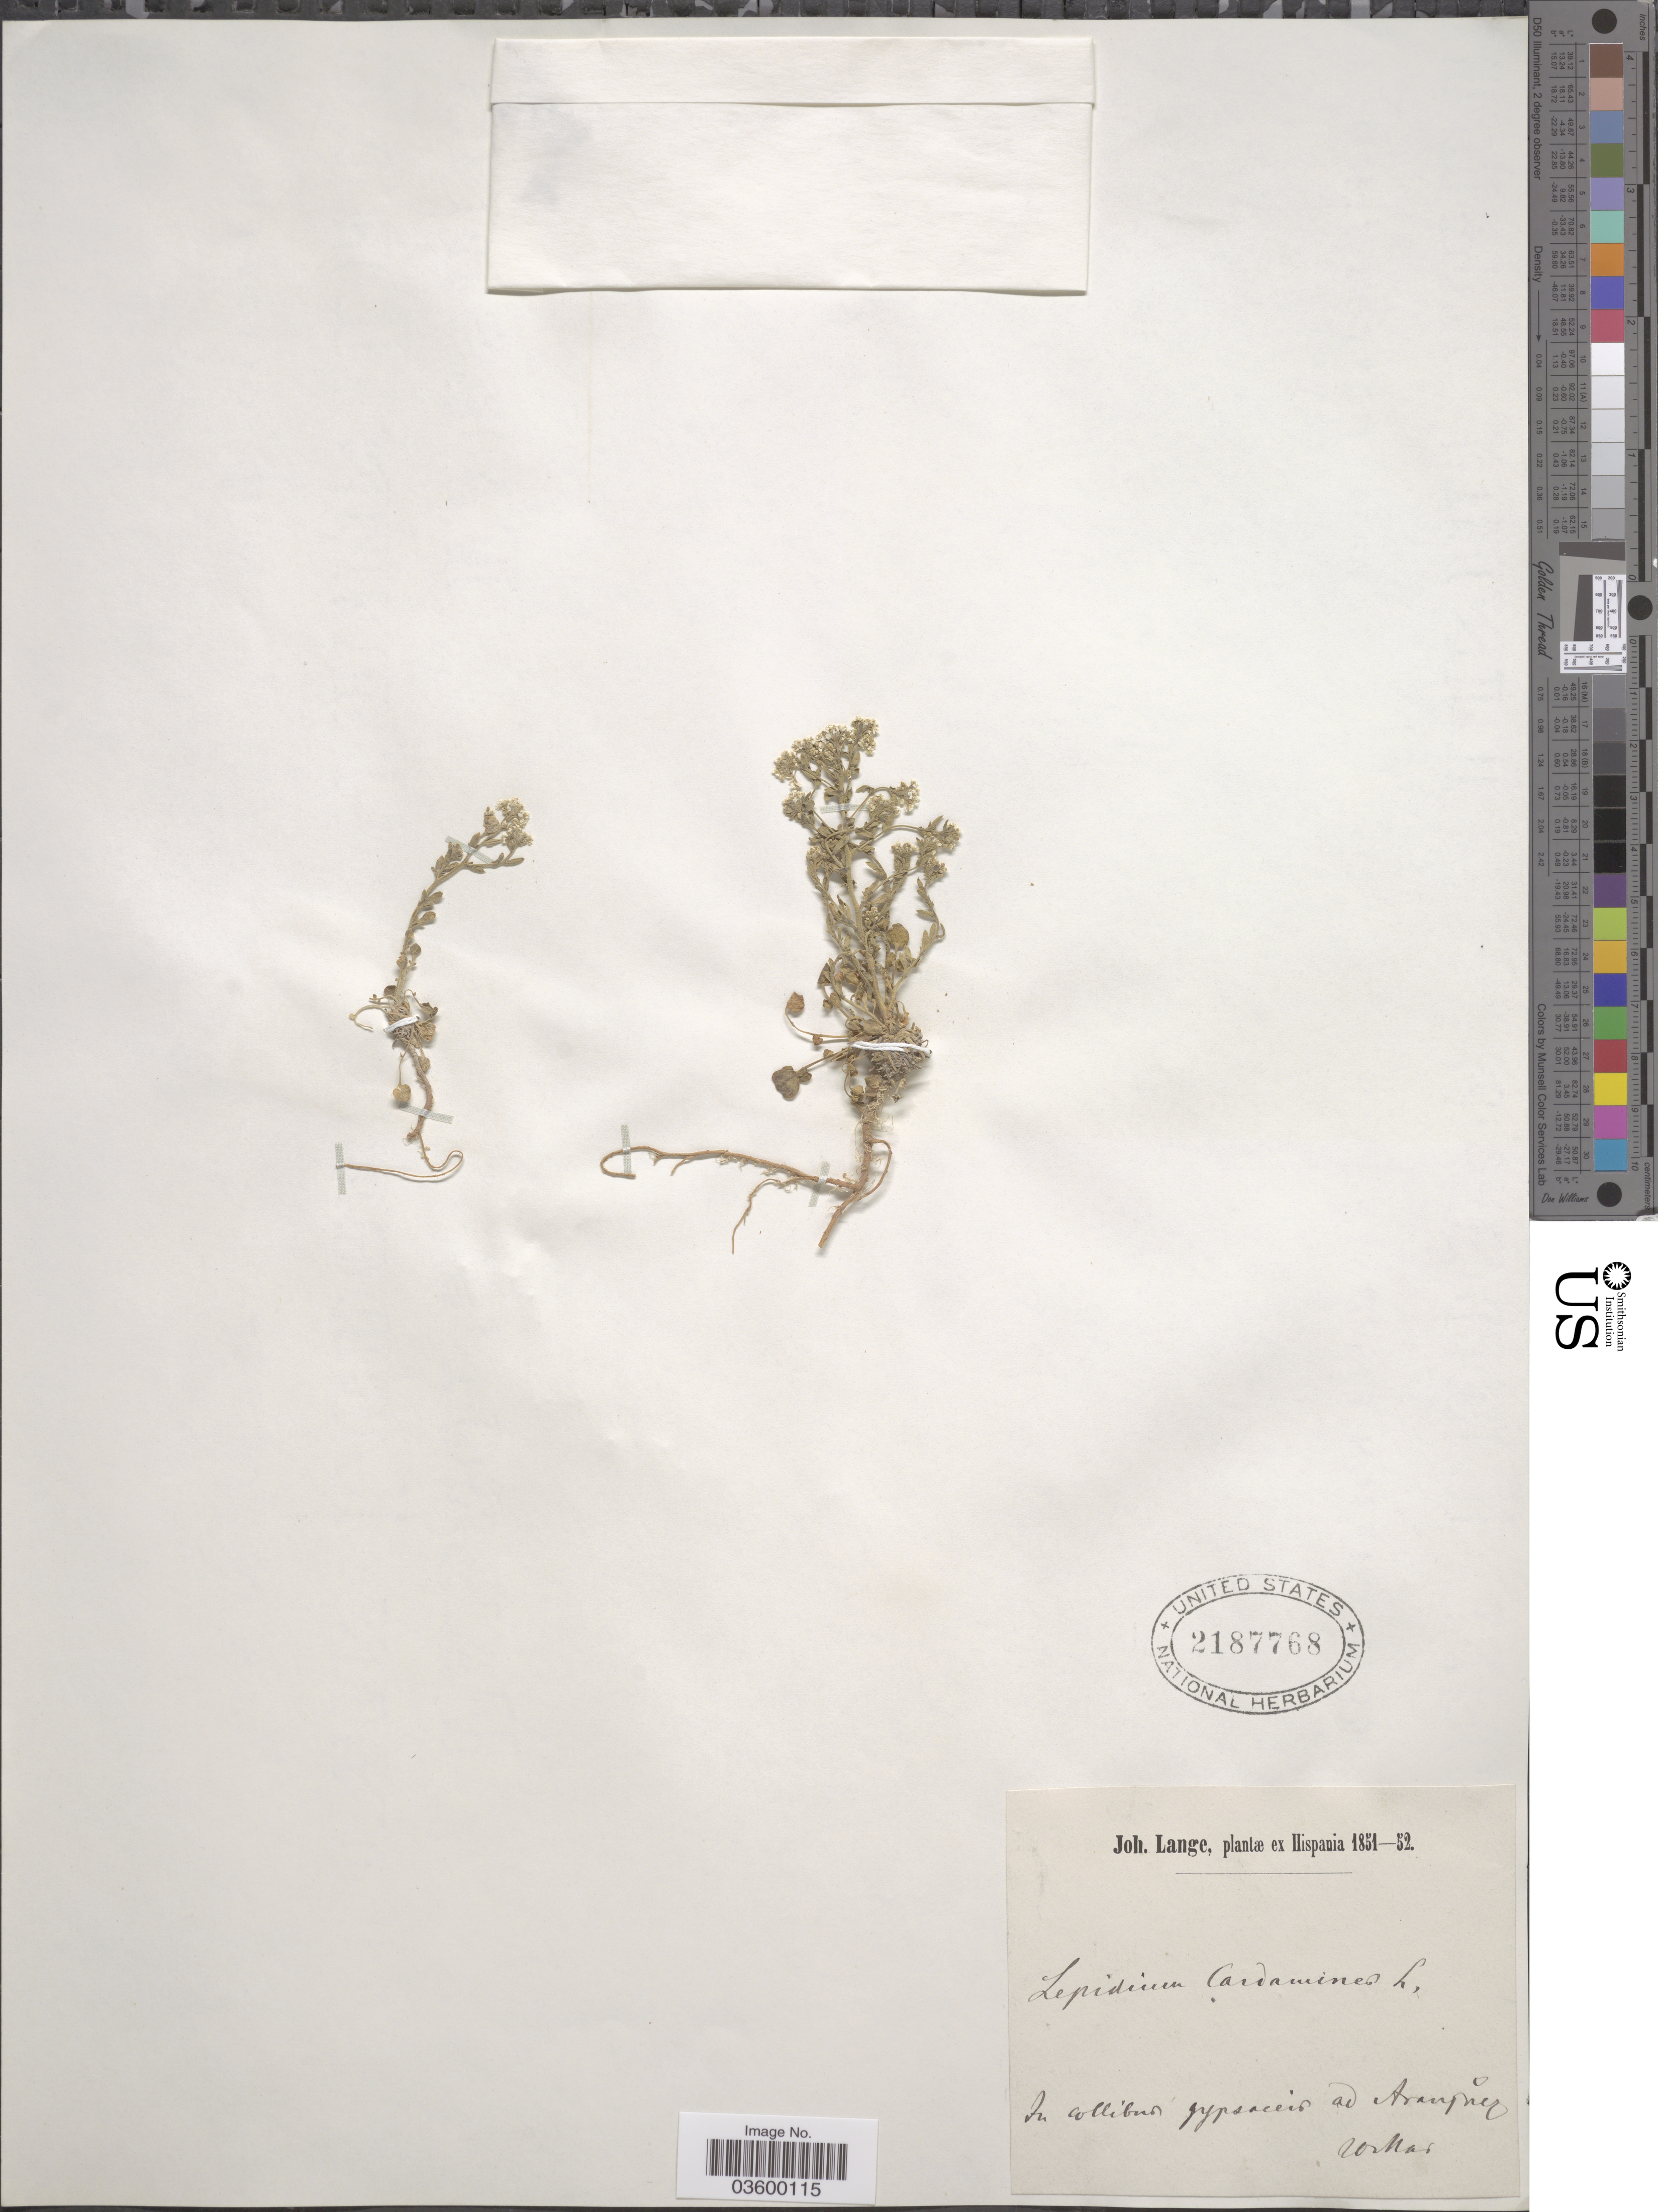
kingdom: Plantae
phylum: Tracheophyta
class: Magnoliopsida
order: Brassicales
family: Brassicaceae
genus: Lepidium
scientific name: Lepidium cardamines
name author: L.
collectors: J. M. C. Lange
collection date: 1851/1852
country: Spain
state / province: Madrid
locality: Hispania. In collibus gypsaceir ad Aranjuez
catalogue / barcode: US 2187768